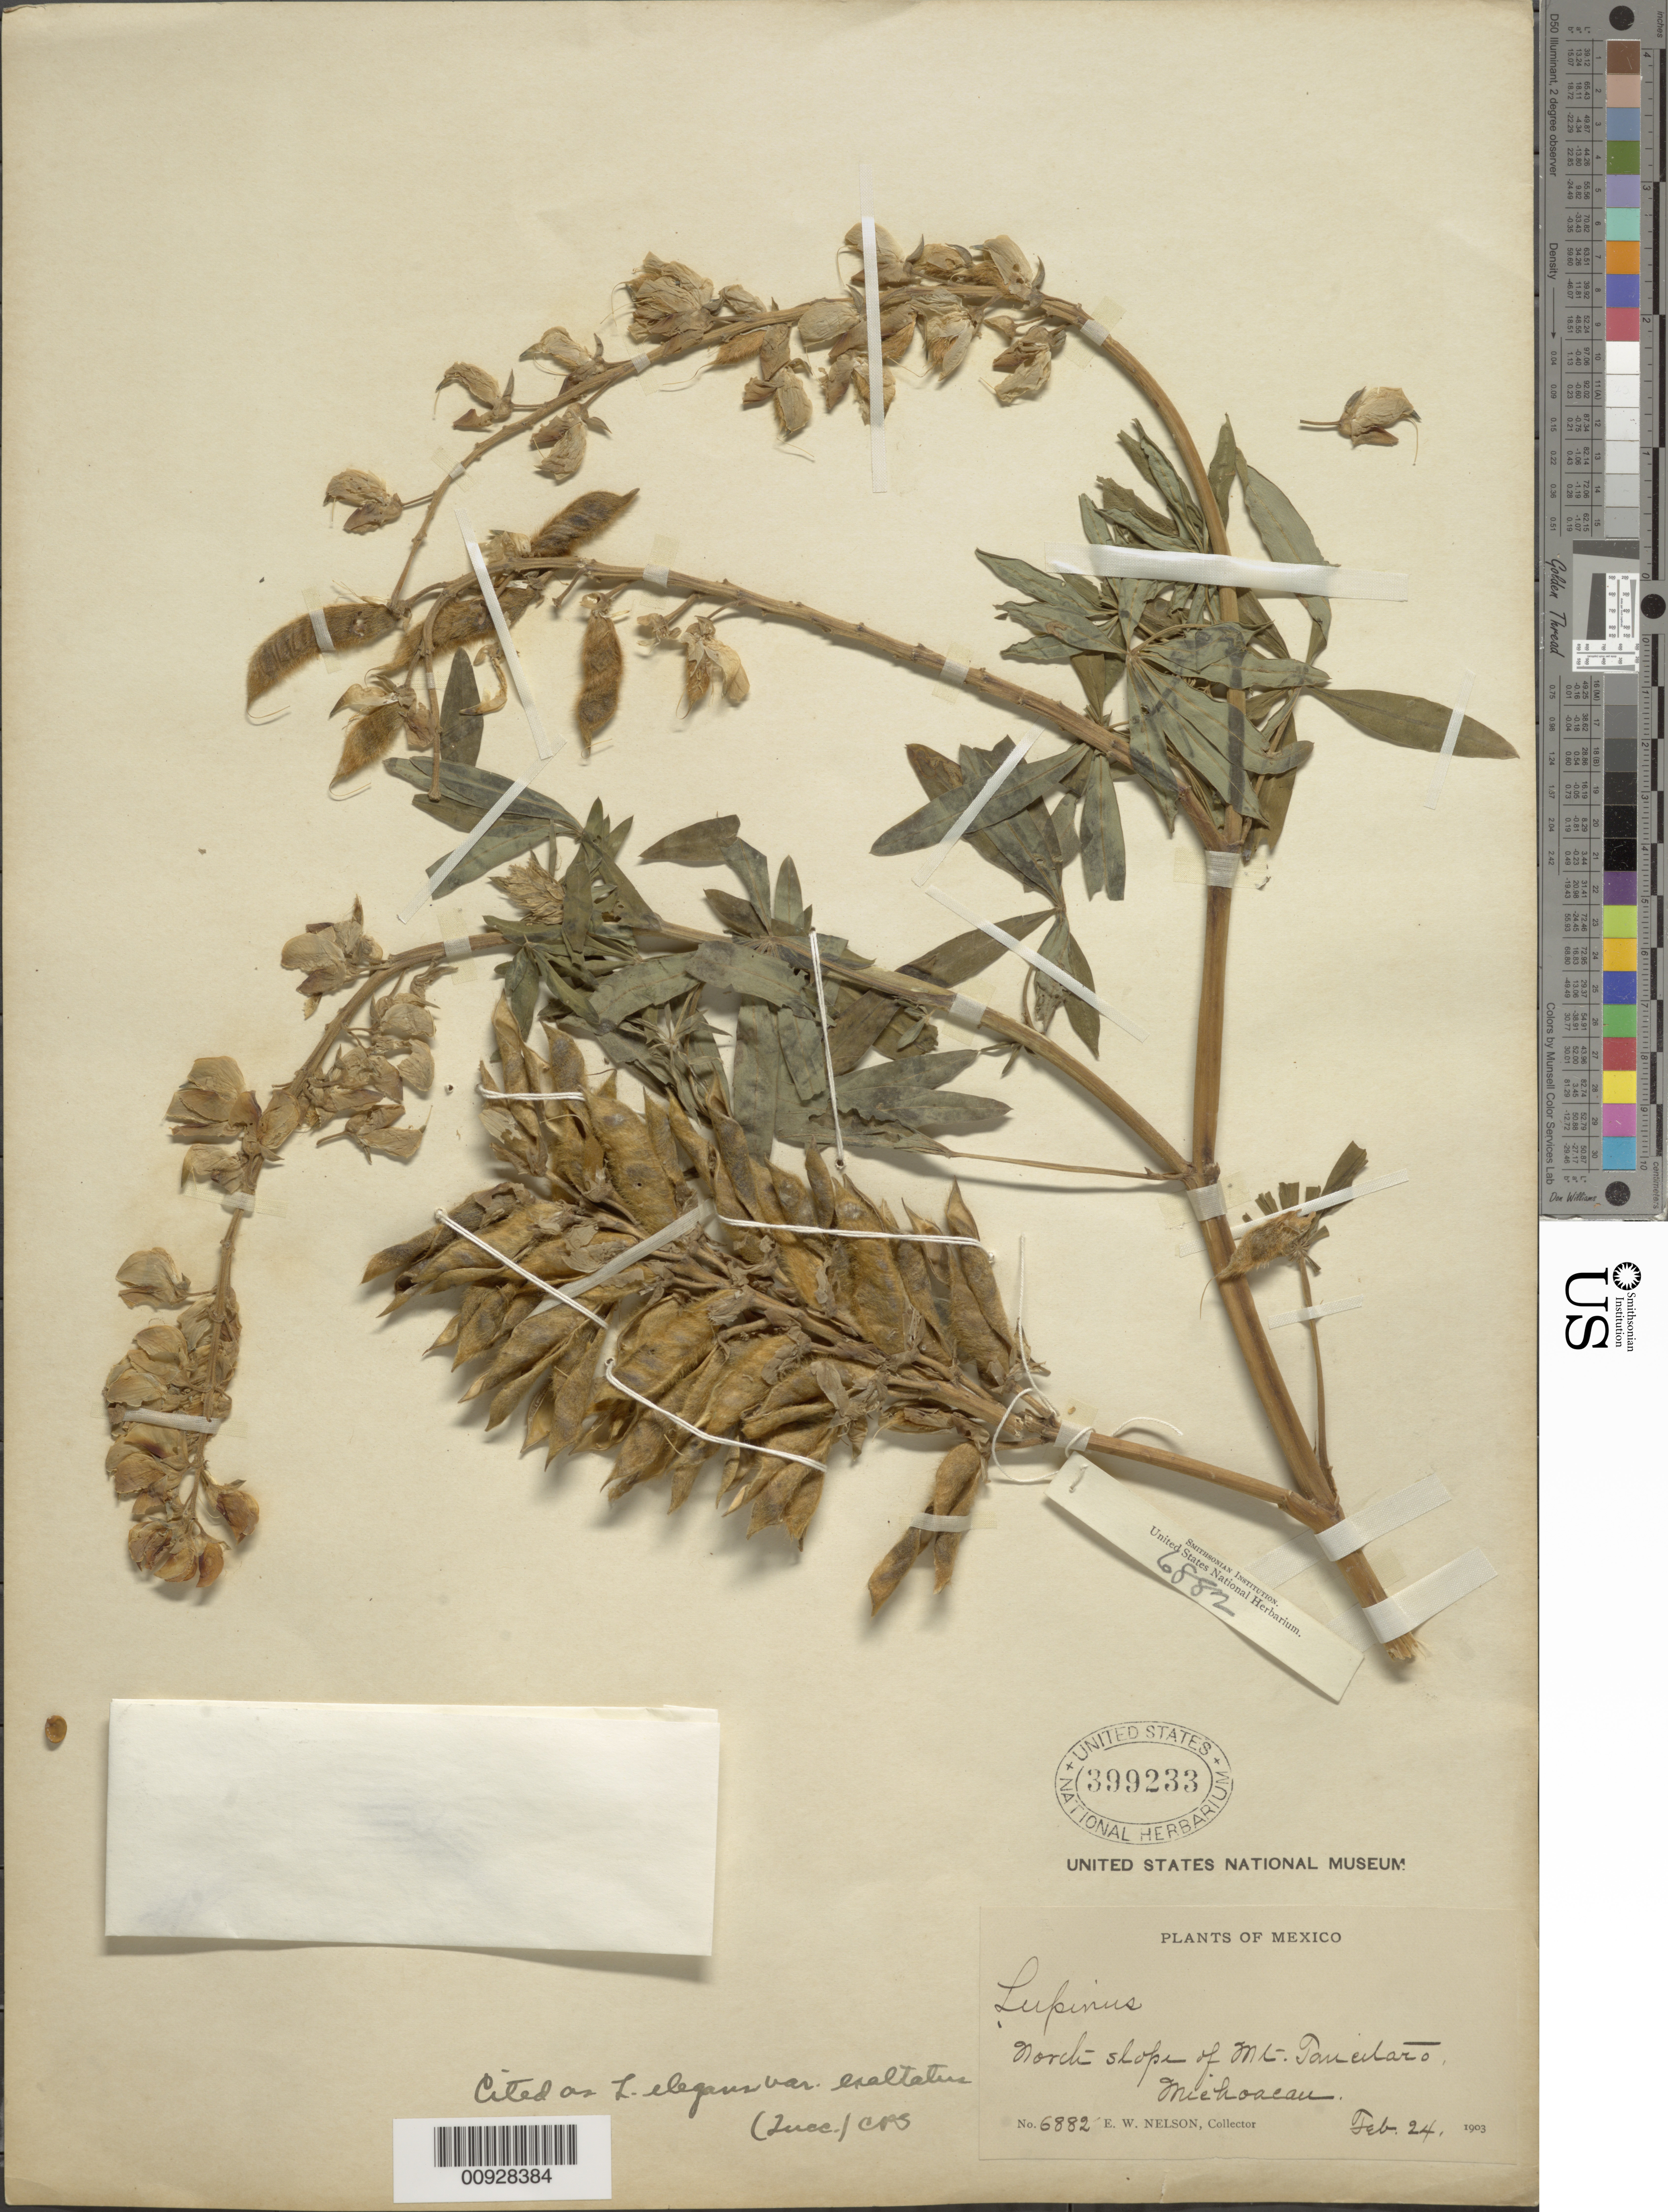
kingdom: Plantae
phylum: Tracheophyta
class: Magnoliopsida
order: Fabales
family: Fabaceae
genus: Lupinus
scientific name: Lupinus elegans var. exaltatus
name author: (Zucc.) C.P. Sm.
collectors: E. W. Nelson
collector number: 6882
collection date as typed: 24 Feb 1903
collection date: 1903-02-24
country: Mexico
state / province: Michoacán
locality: North slope of Mt. Tancitaro, Michoacán.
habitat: North slope of Mountain.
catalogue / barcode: US 399233